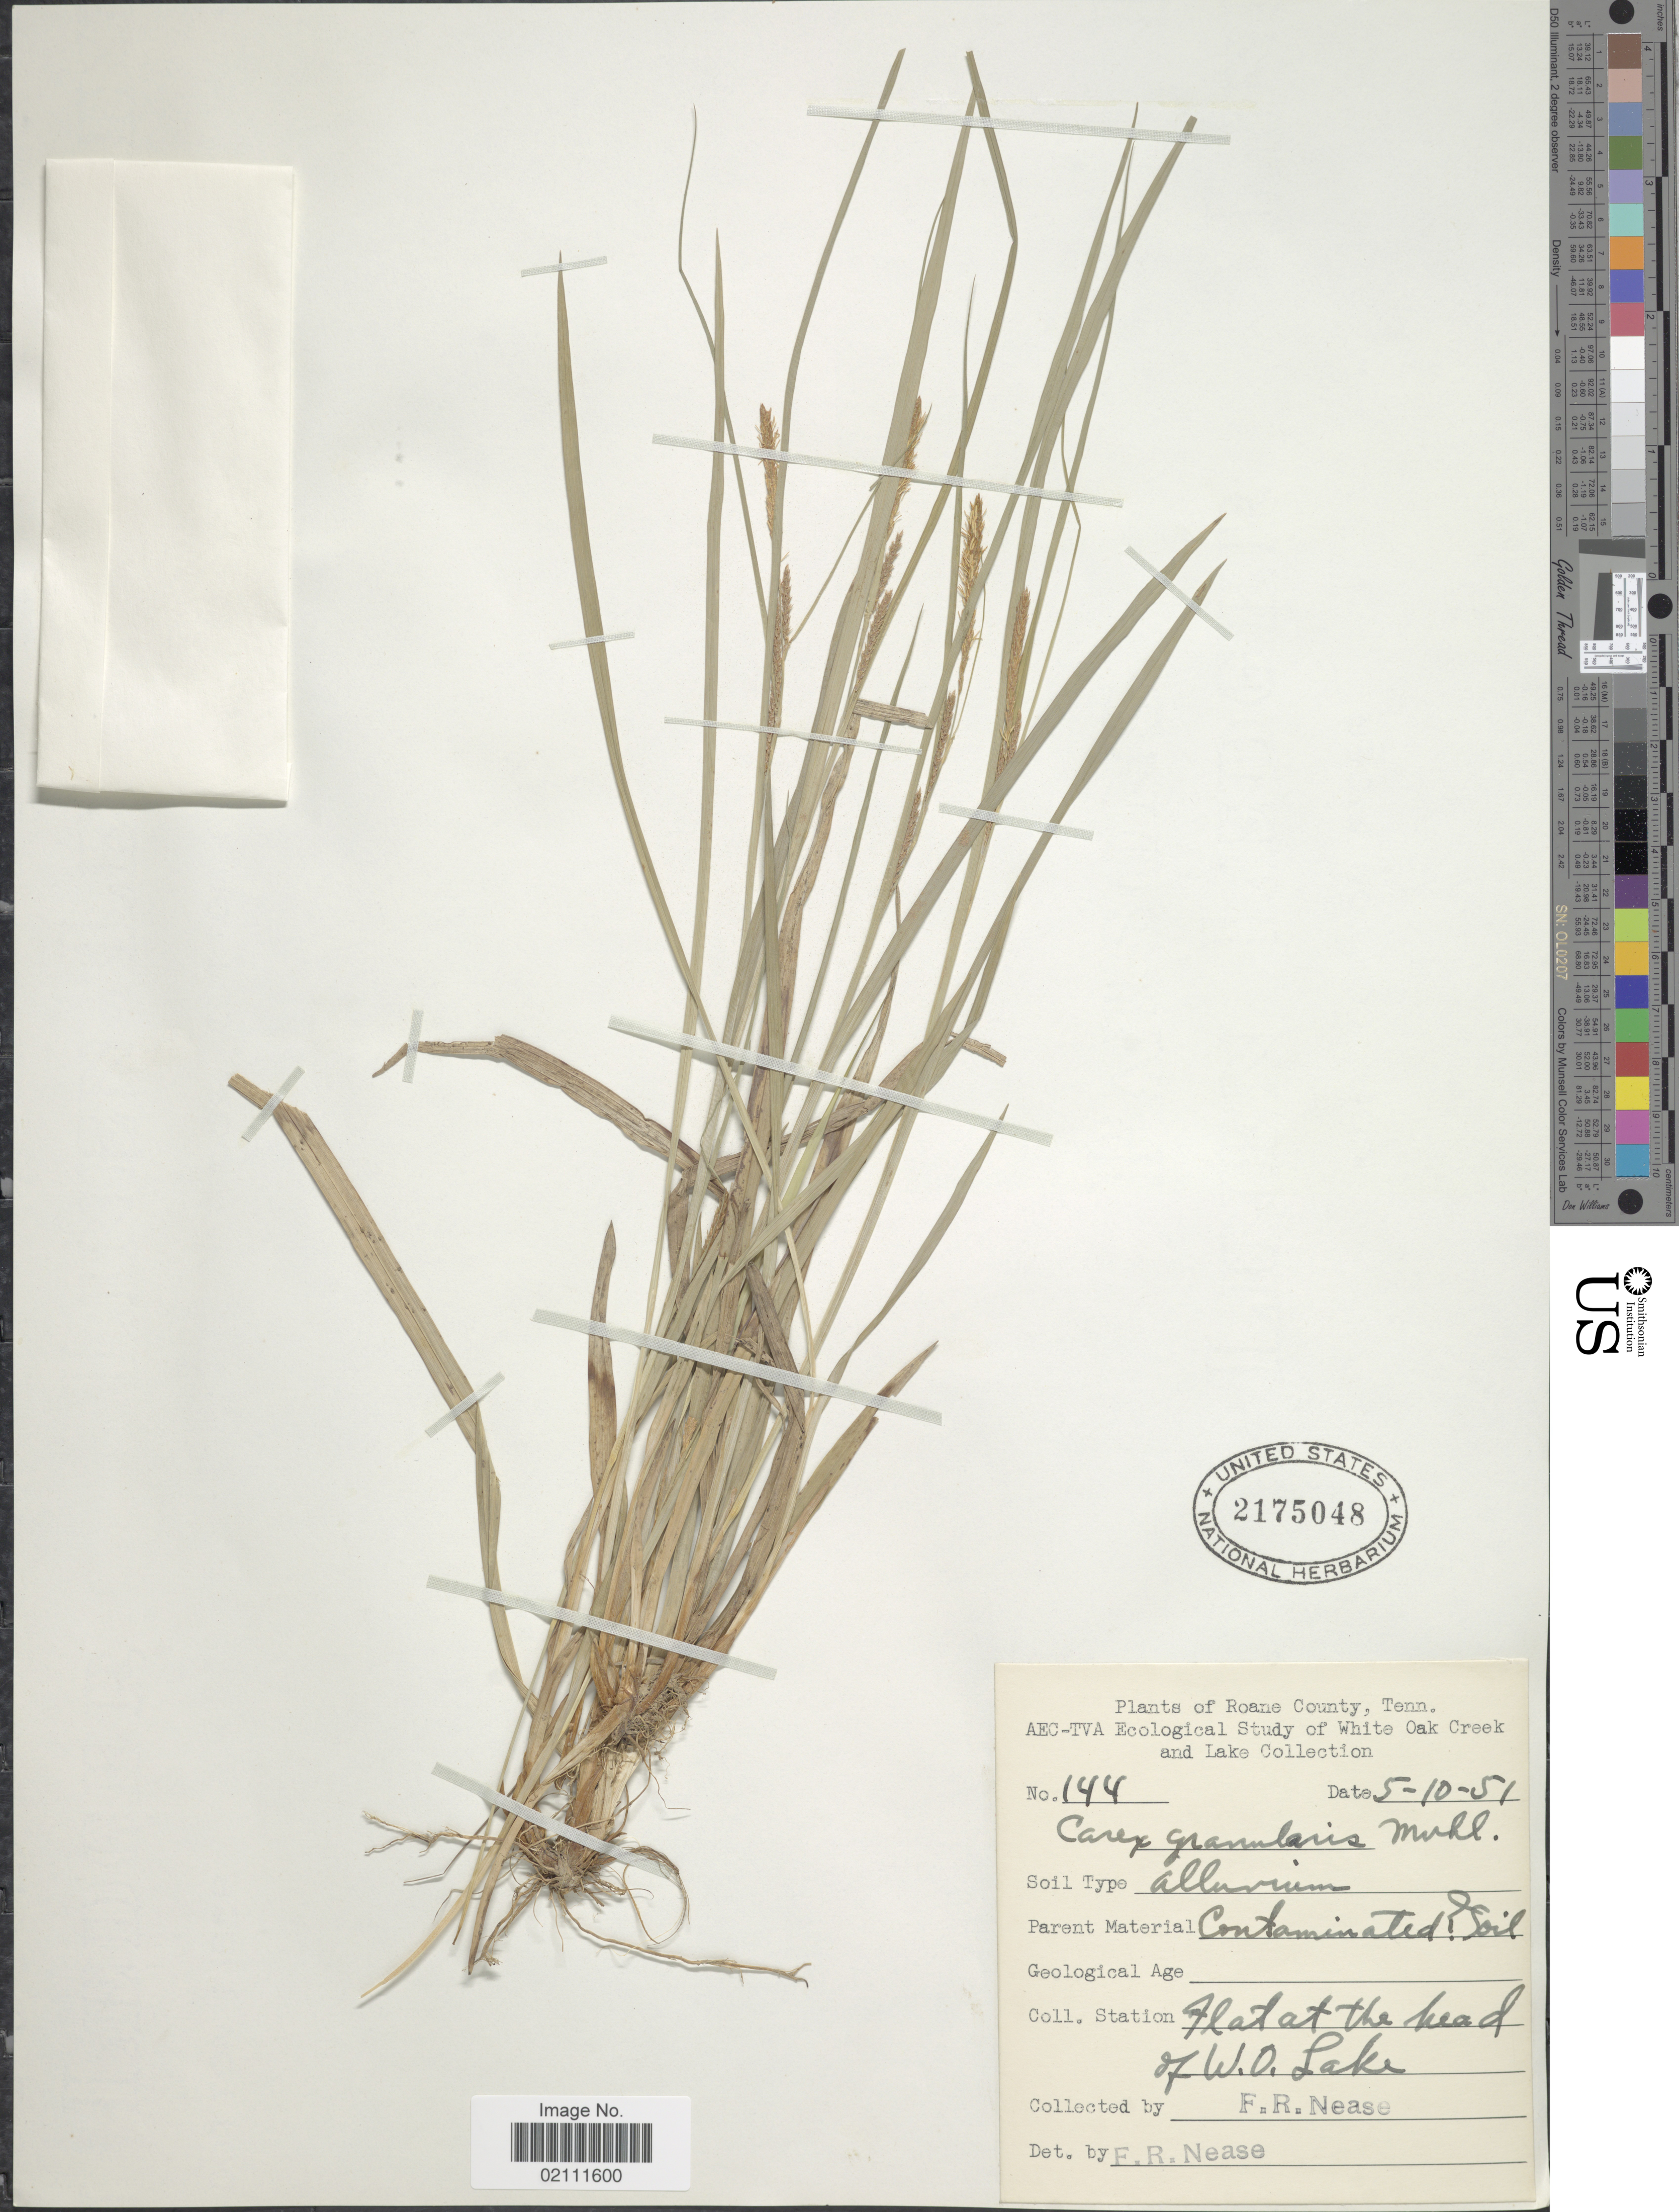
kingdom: Plantae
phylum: Tracheophyta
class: Liliopsida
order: Poales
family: Cyperaceae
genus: Carex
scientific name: Carex granularis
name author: Muhl. ex Willd.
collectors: F. Nease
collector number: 144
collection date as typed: Transcribed d/m/y: 10/5/51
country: United States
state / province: Tennessee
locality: Roane County, White Oak Creek and Lake, Station Flat at the head of W.O. Lake.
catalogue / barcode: US 2175048